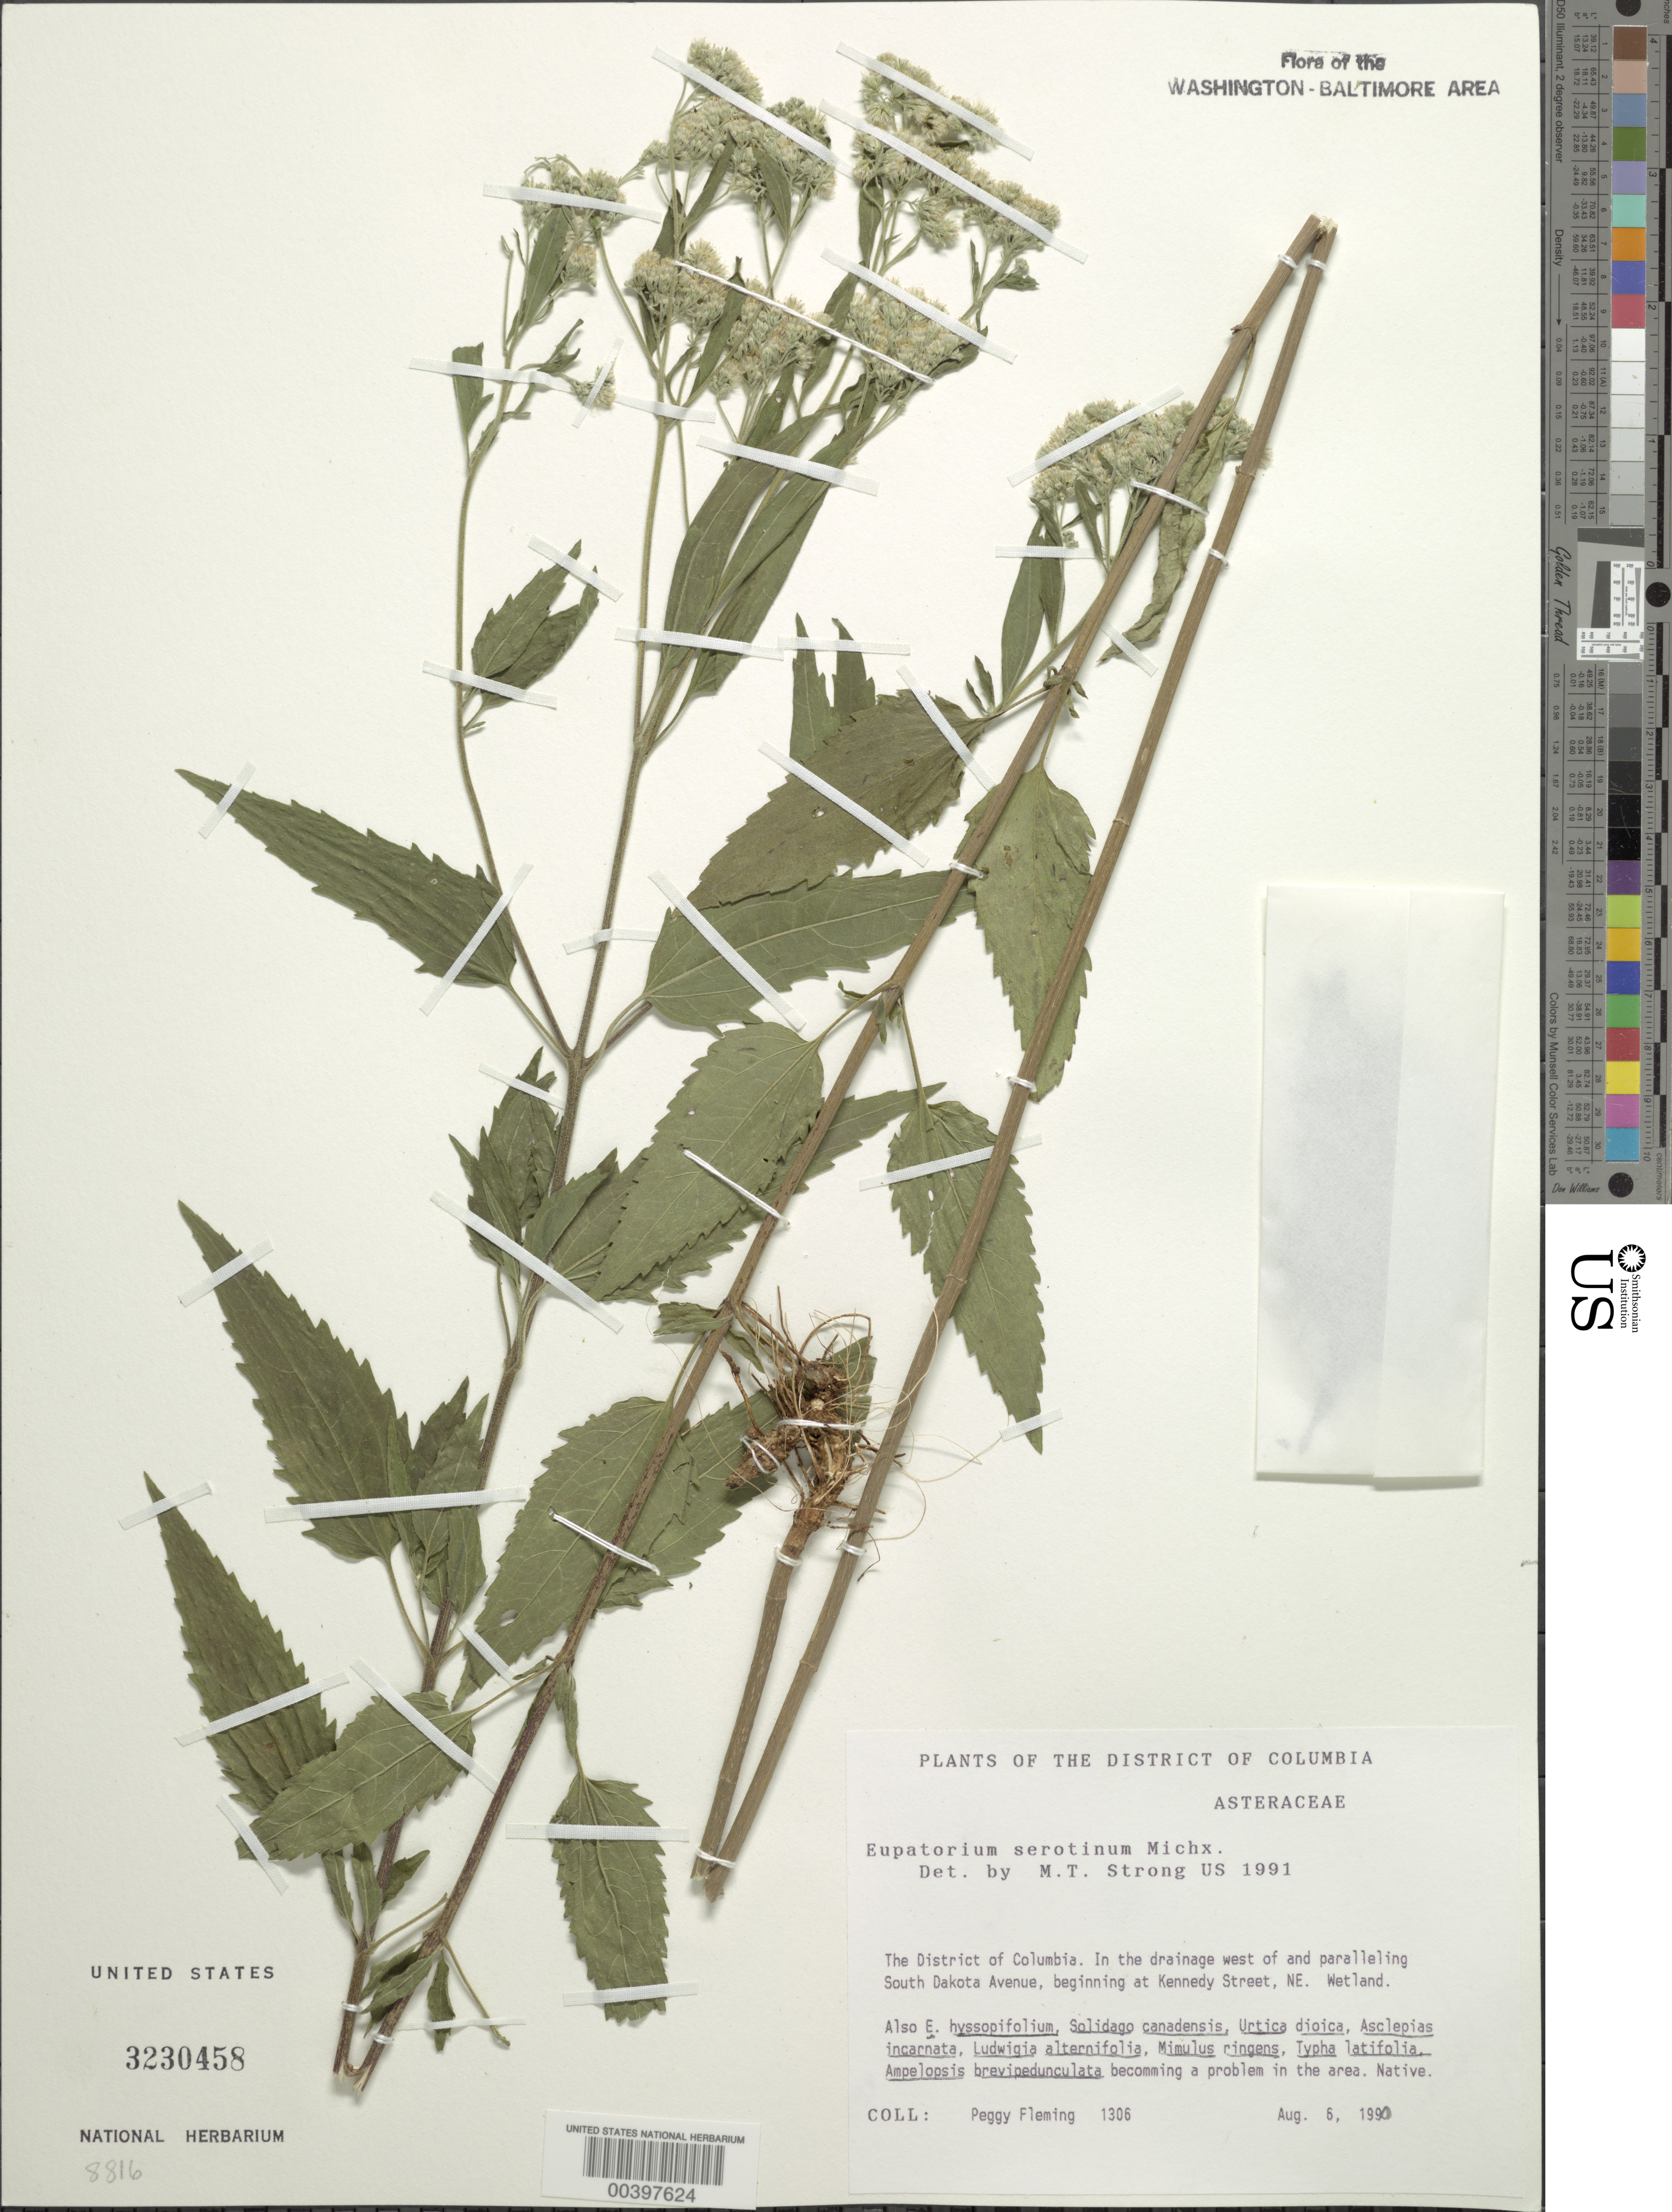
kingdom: Plantae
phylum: Tracheophyta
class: Magnoliopsida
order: Asterales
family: Asteraceae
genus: Eupatorium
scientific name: Eupatorium serotinum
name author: Michx.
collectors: P. Fleming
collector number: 1306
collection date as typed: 06 Aug 1990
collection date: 1990-08-06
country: United States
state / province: District of Columbia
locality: Drainage W of and paralleling South Dakota Ave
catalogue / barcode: US 3230458